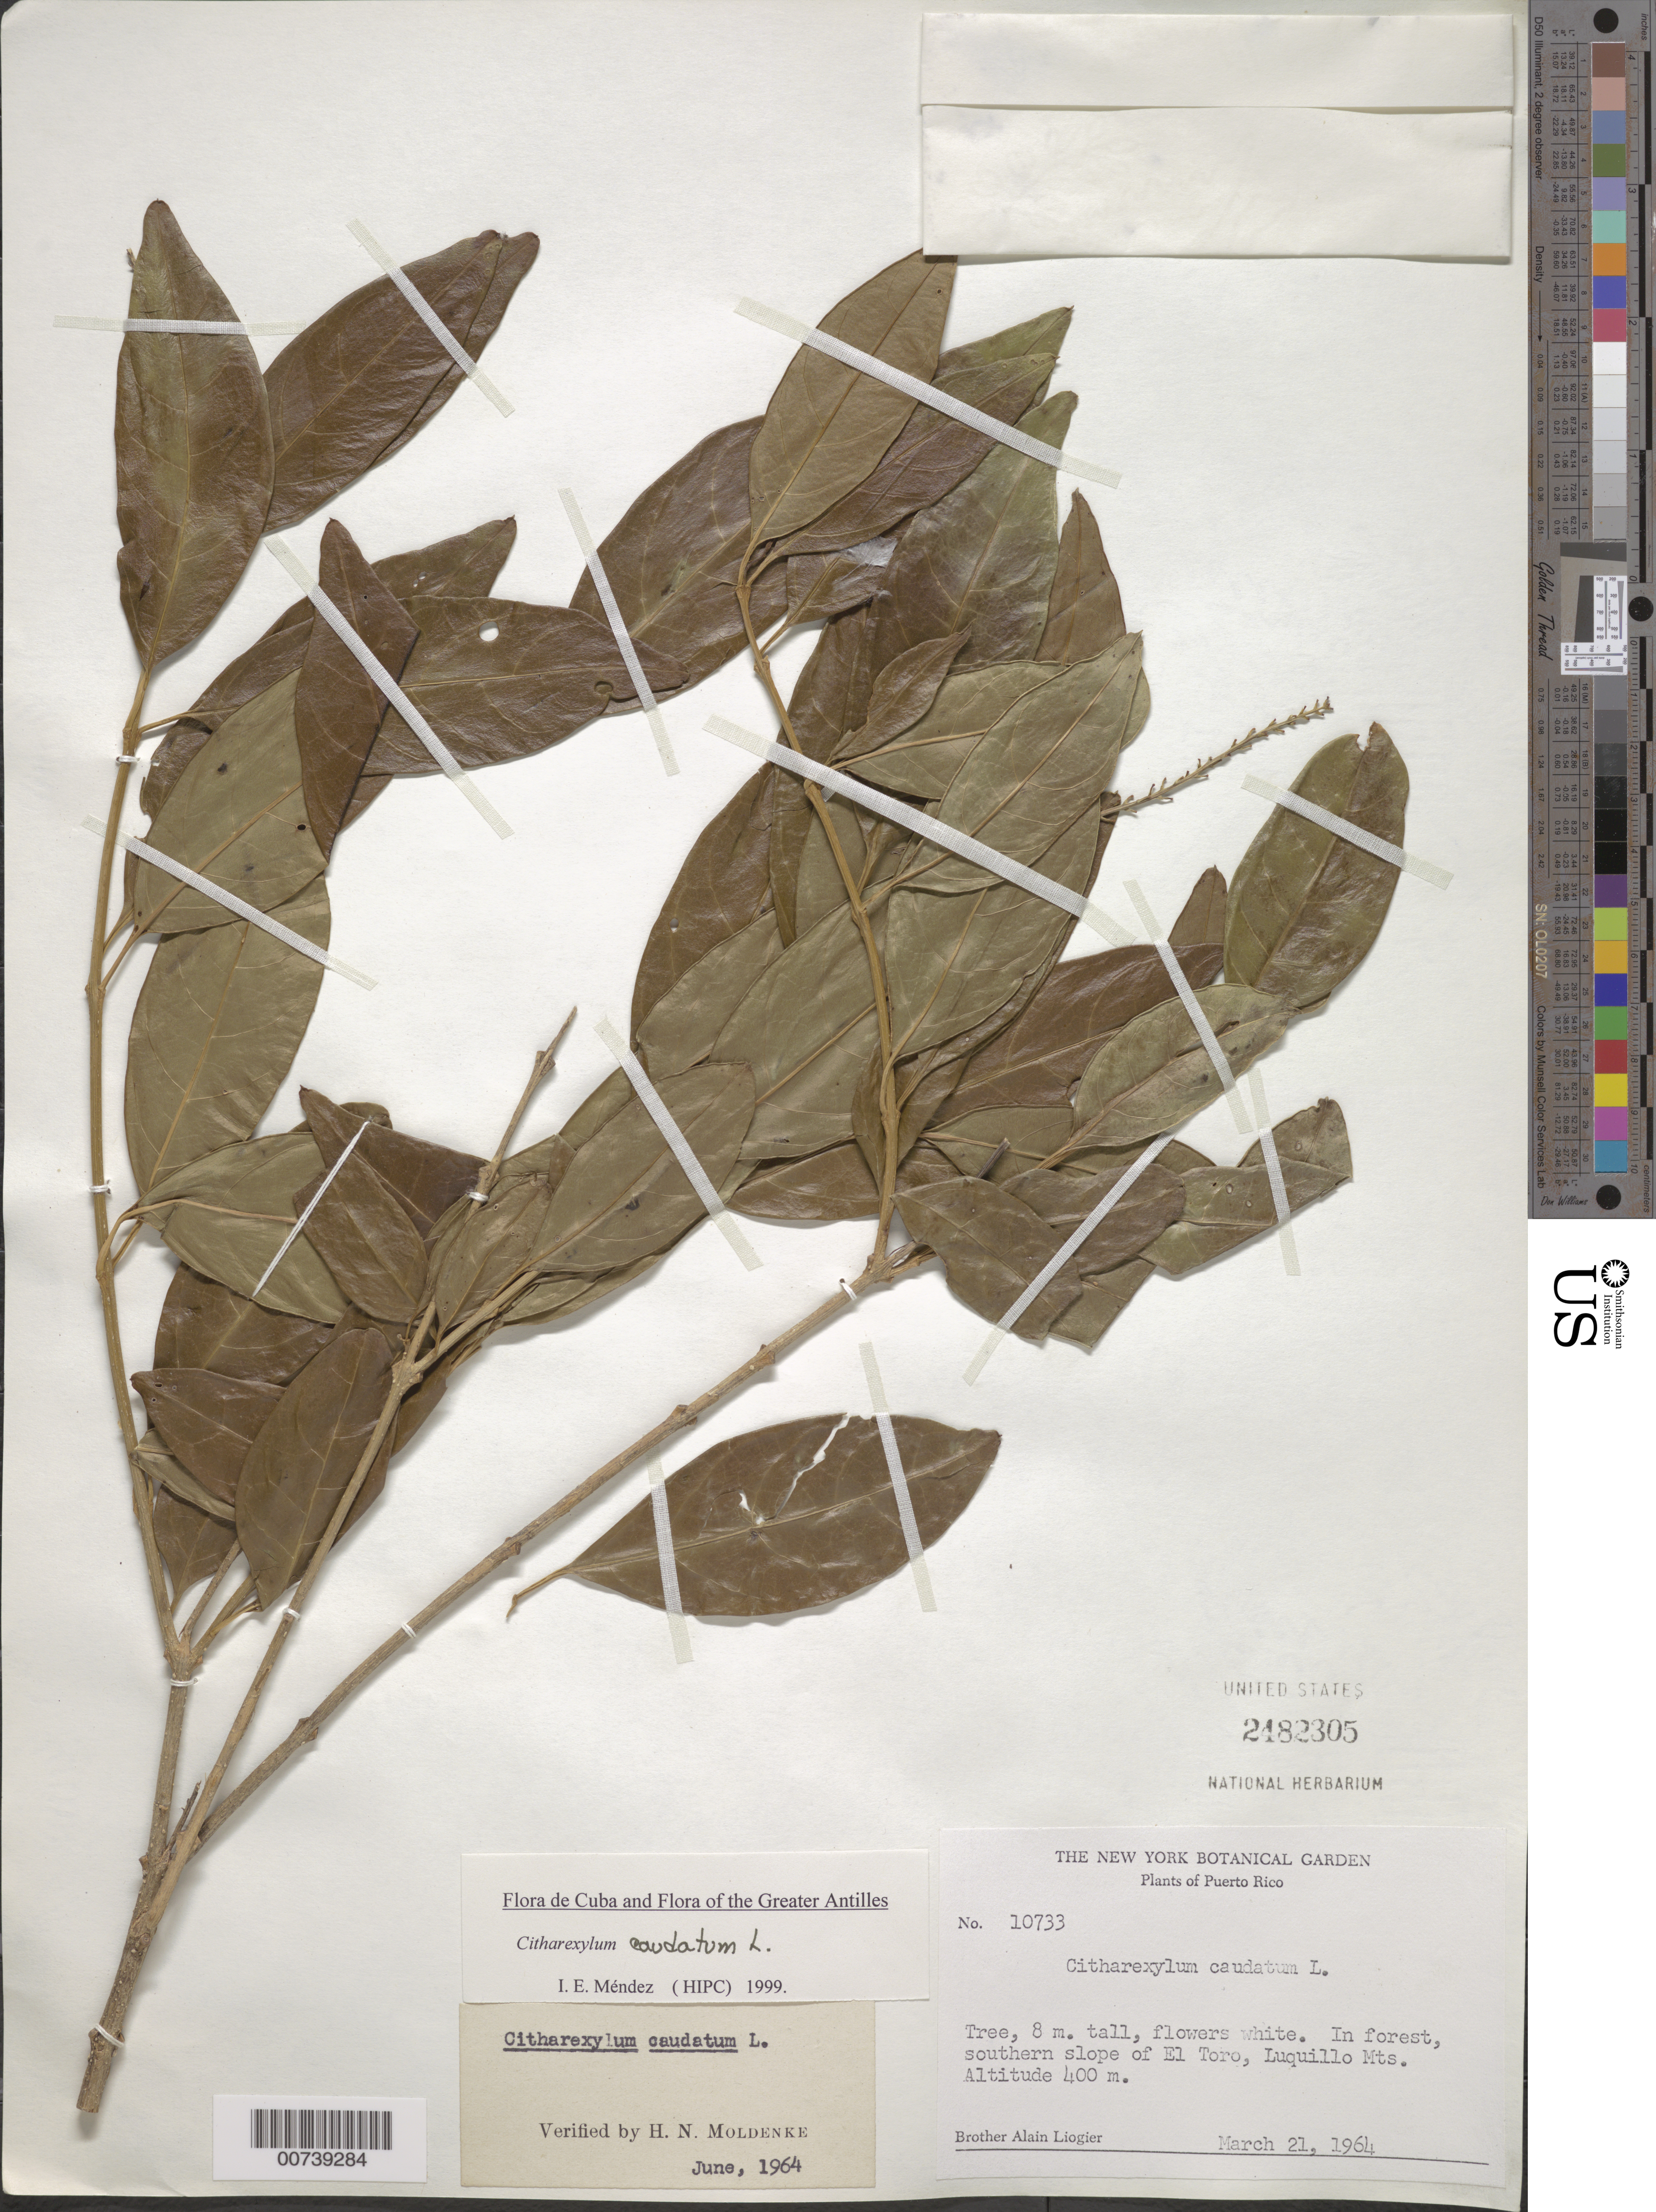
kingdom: Plantae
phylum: Tracheophyta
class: Magnoliopsida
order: Lamiales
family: Verbenaceae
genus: Citharexylum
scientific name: Citharexylum caudatum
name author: L.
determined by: Méndez, Isidro E., (HIPC)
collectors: A. H. Liogier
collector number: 10733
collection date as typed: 21 Mar 1964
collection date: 1964-03-21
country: Puerto Rico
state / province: Luquillo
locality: Southern slope of El Toro, Luquillo Mts.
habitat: In firest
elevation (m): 400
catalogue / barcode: US 2482305